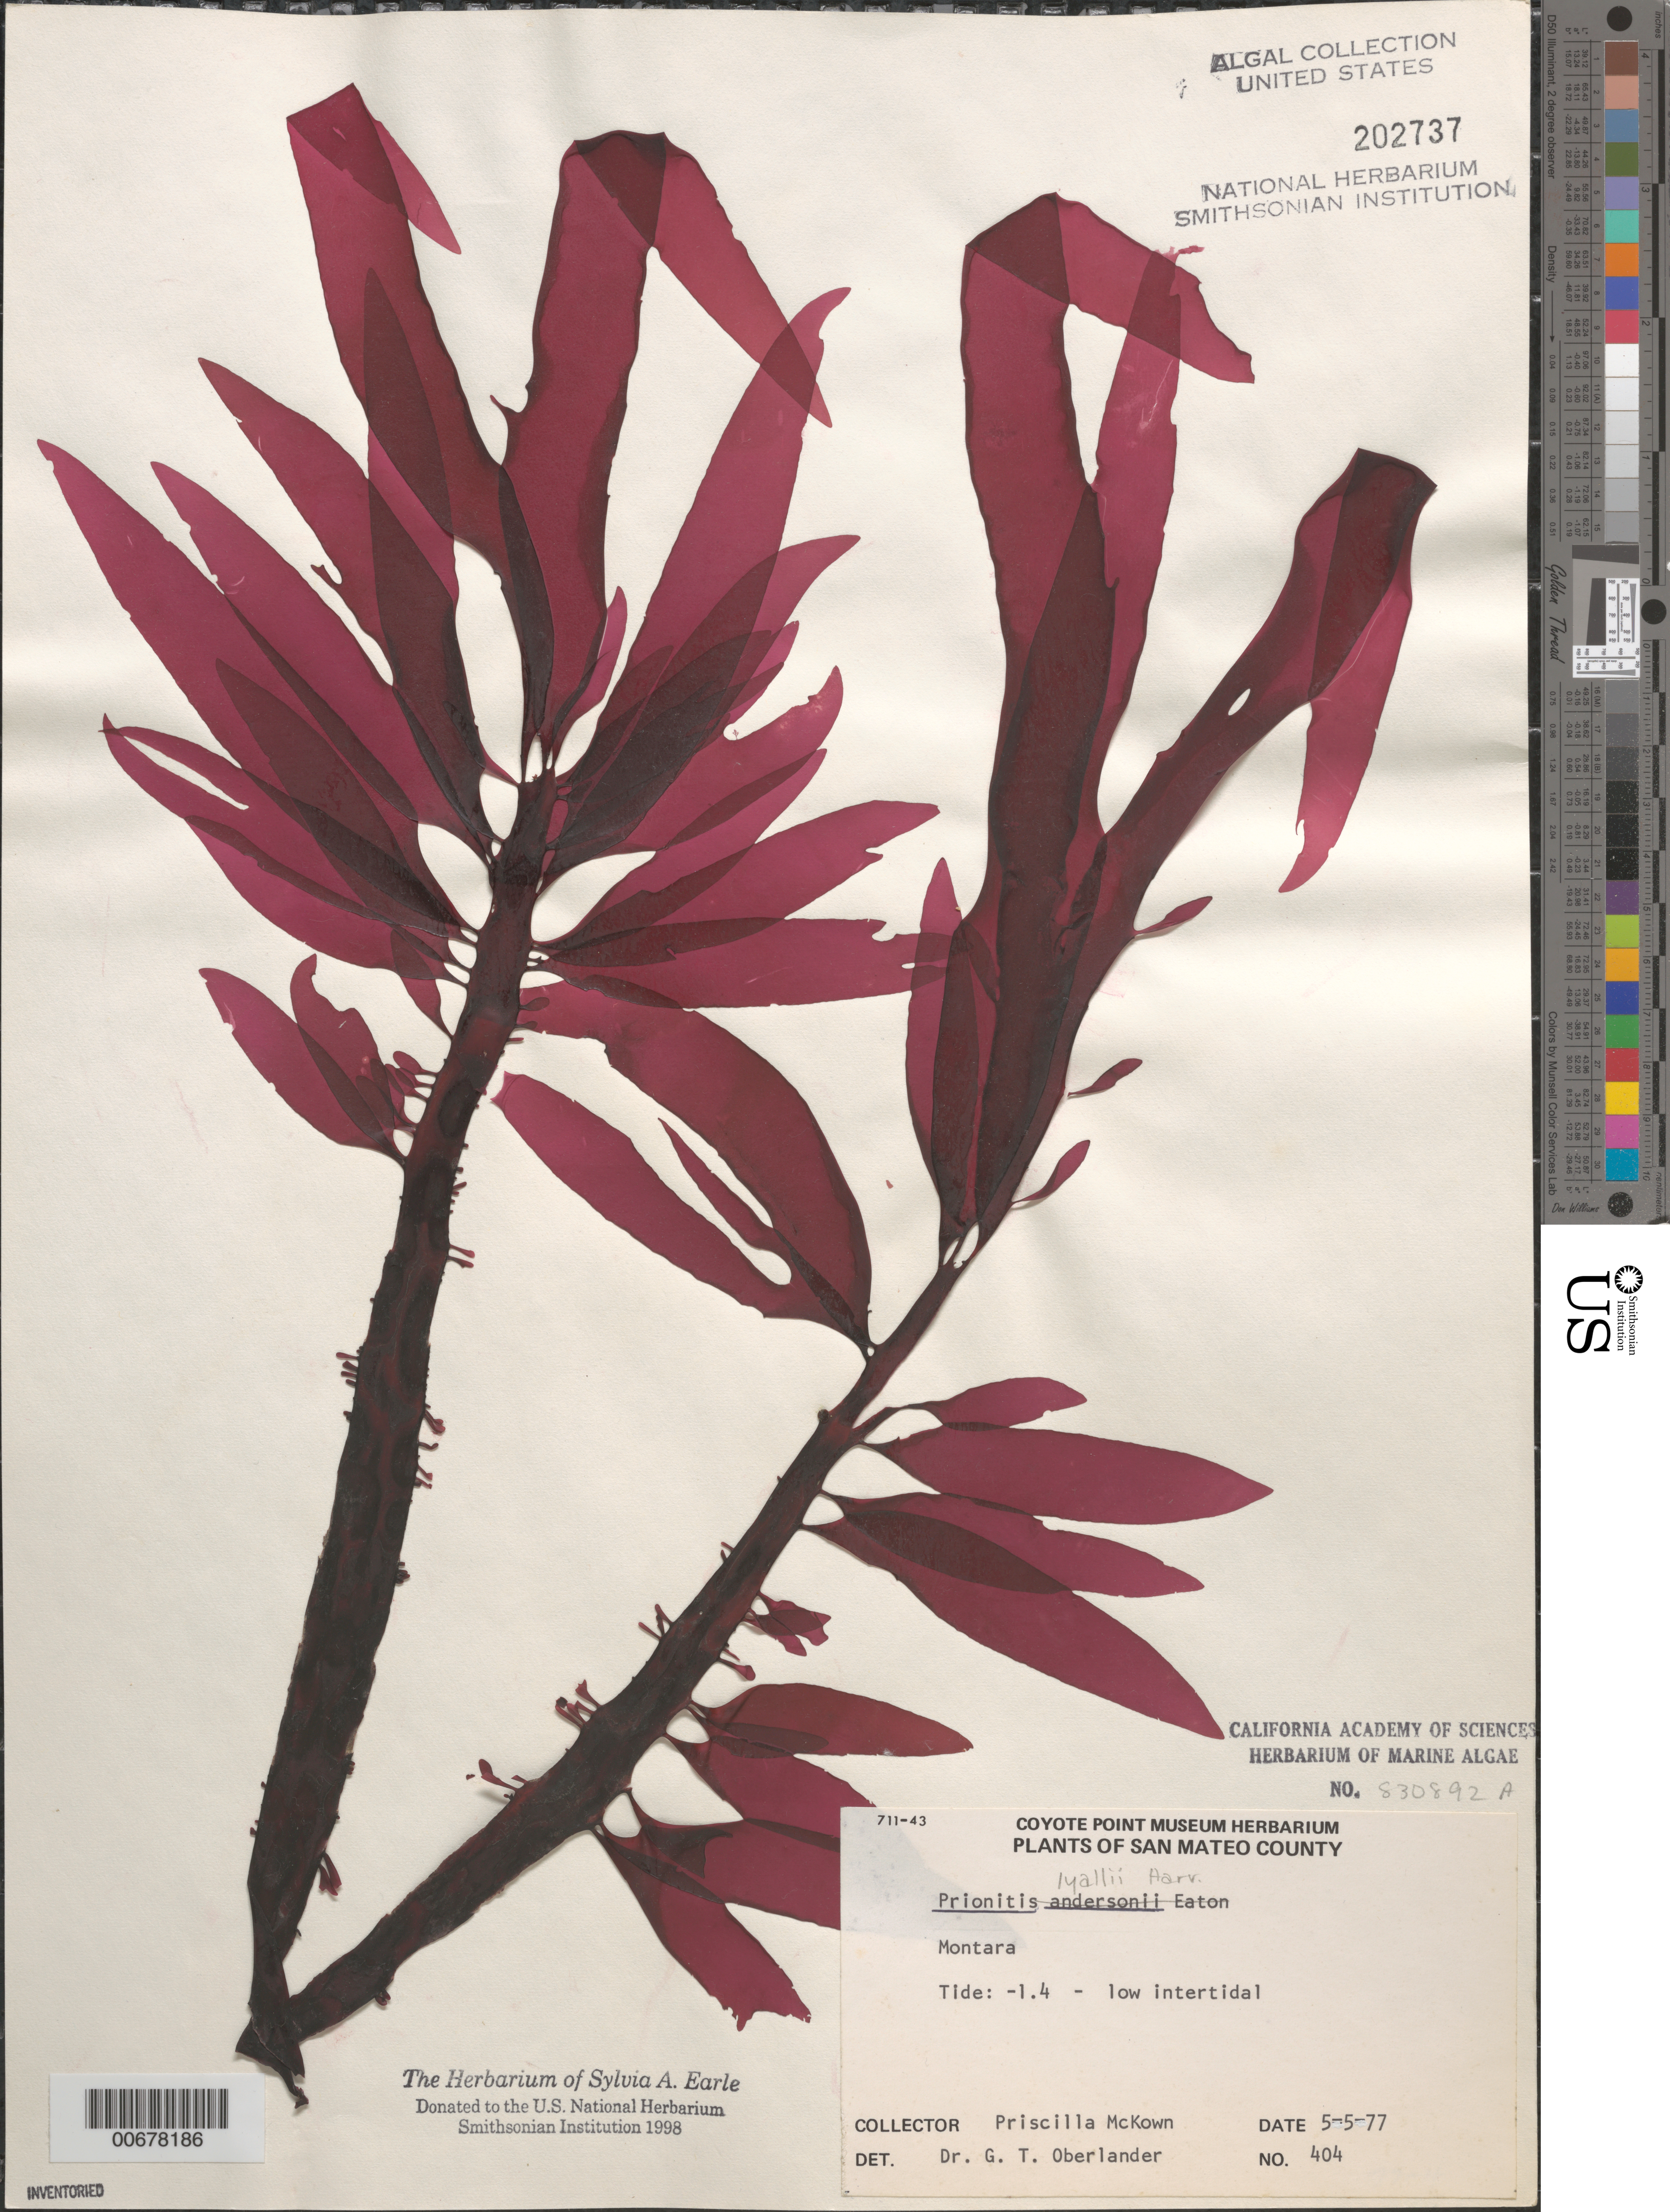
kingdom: Plantae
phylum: Rhodophyta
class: Florideophyceae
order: Cryptonemiales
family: Cryptonemiaceae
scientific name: Prionitis sternbergii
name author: (C. Agardh) J. Agardh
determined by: Algae name updating Project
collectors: P. McKown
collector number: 404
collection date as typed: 05 May 1977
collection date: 1977-05-05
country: United States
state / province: California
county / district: San Mateo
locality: Montara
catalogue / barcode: US 202737